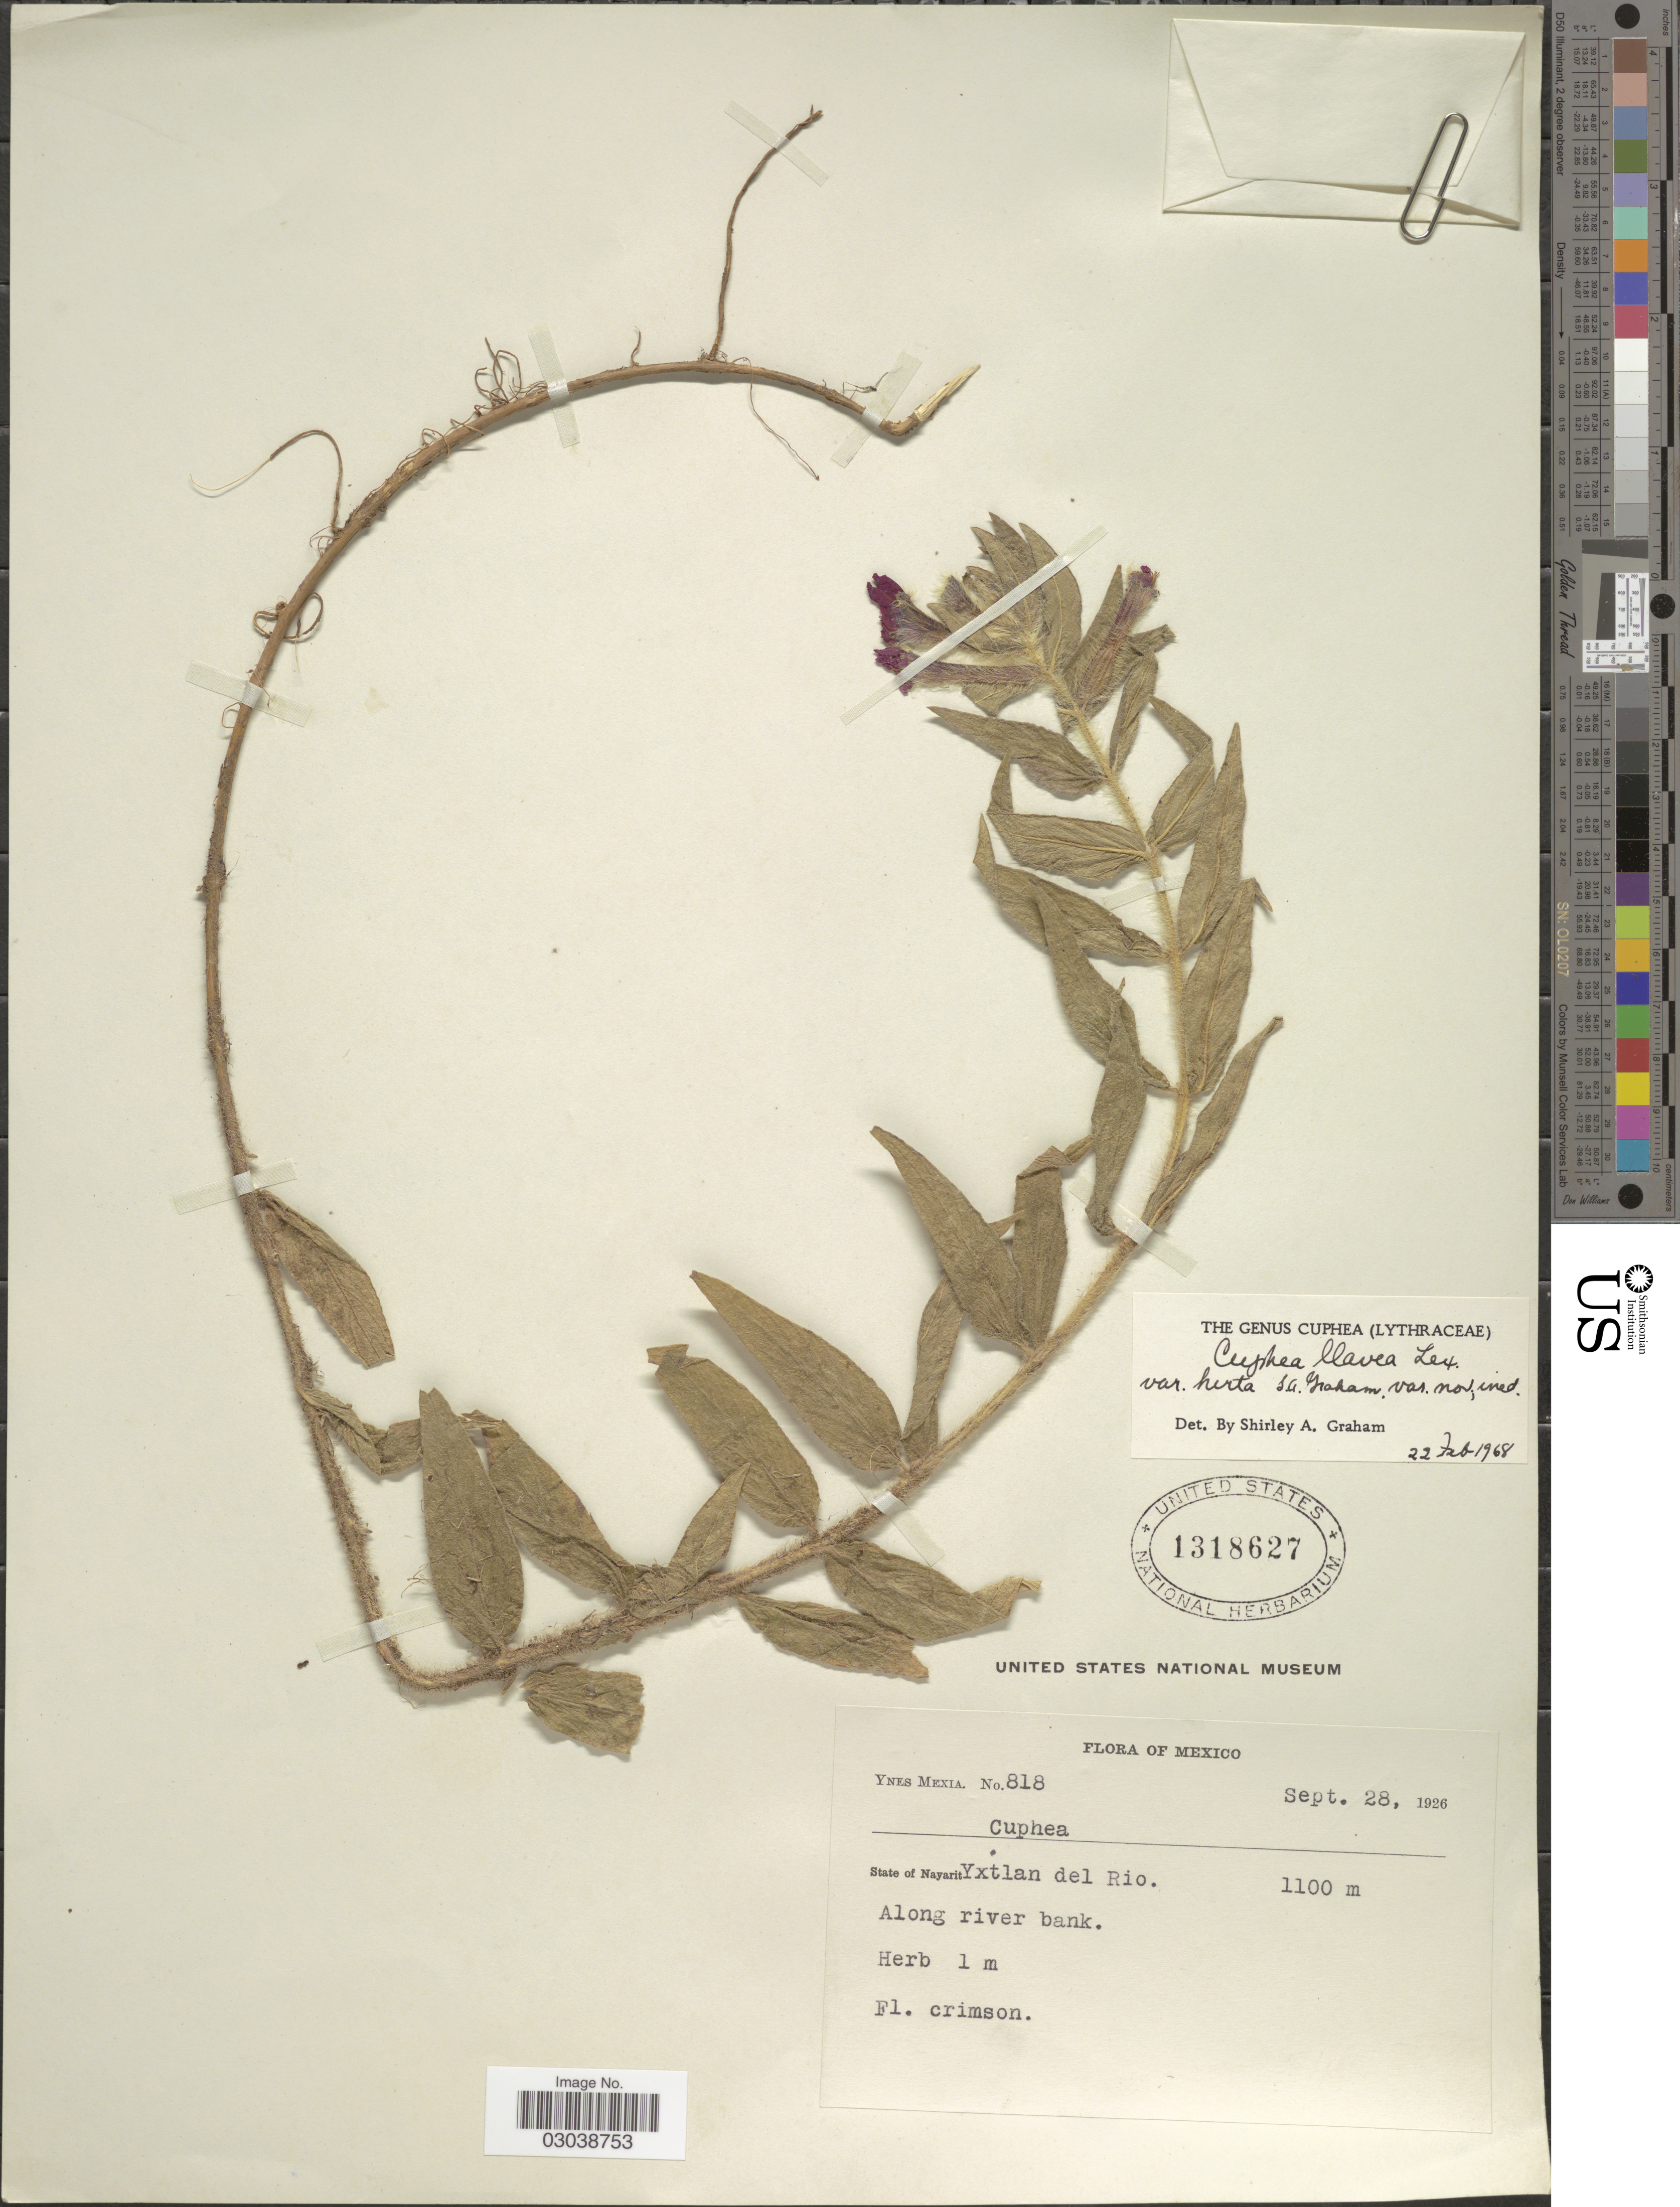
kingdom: Plantae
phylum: Tracheophyta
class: Magnoliopsida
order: Myrtales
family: Lythraceae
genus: Cuphea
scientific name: Cuphea llavea var. hirta S.A. Graham, ined.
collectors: Y. Mexia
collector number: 818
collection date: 1926-09-28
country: Mexico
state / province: Nayarit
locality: Yxtlan del Rio. Along river bank.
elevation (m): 1100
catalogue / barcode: US 1318627